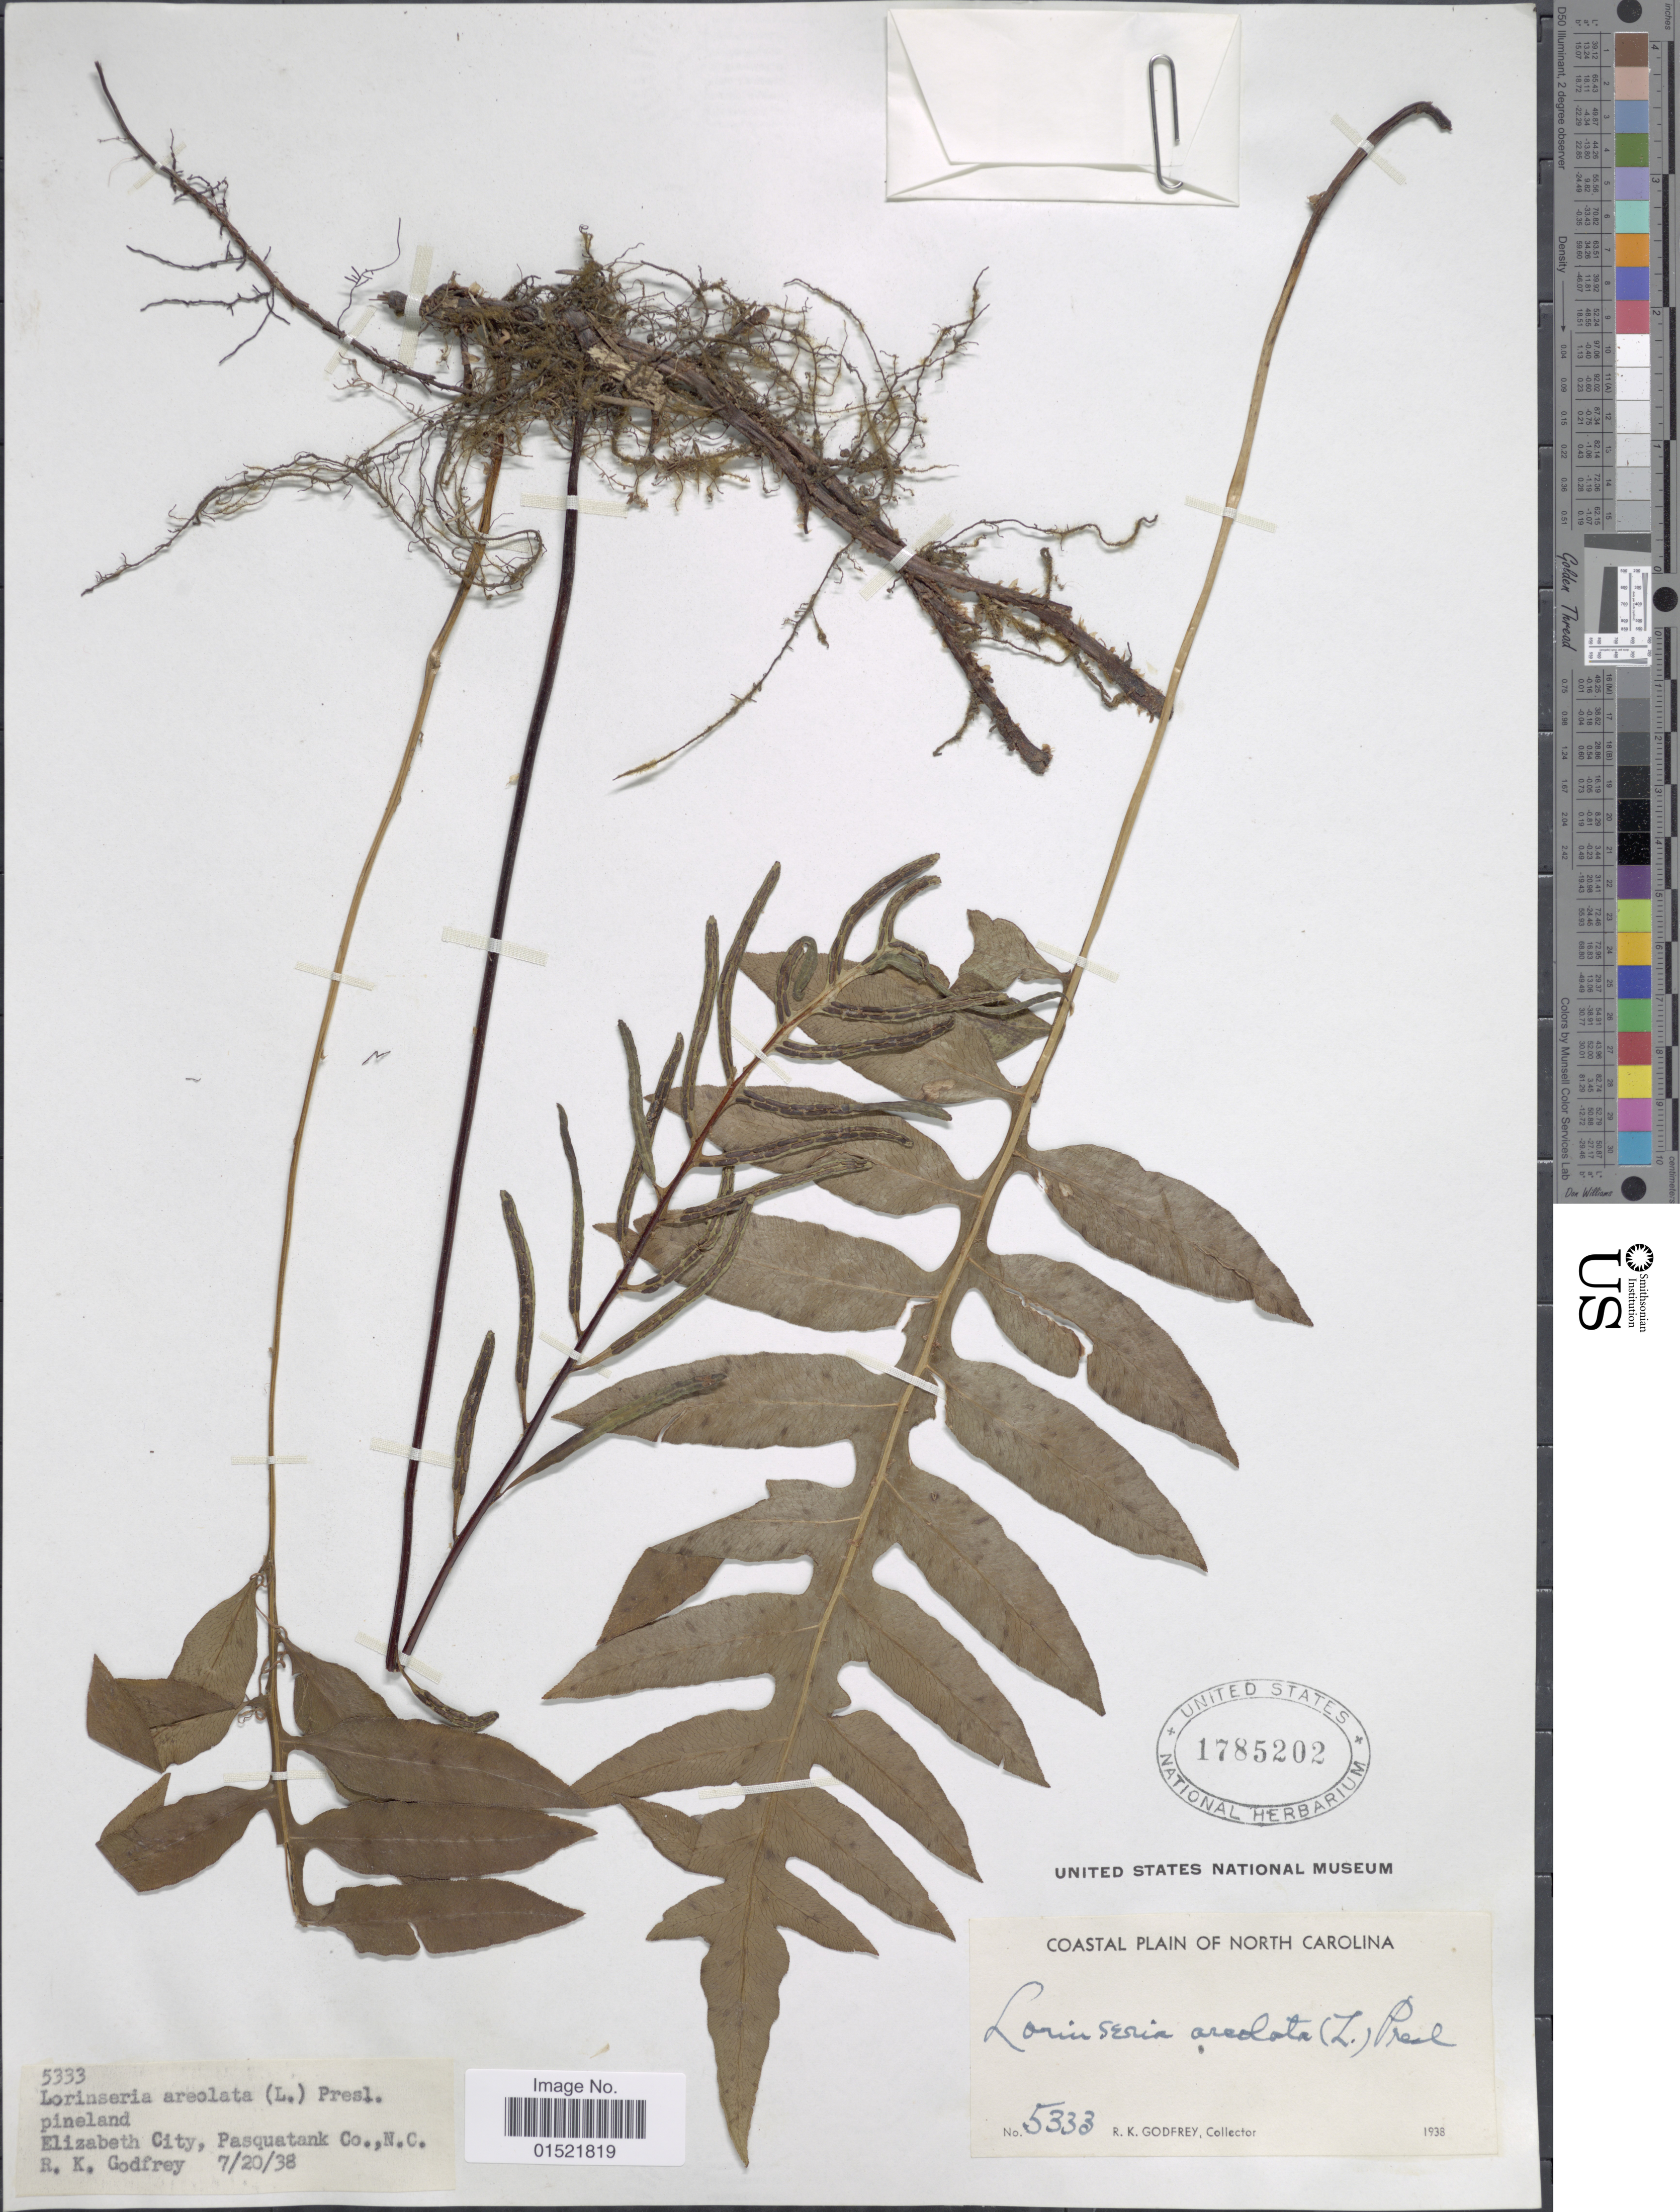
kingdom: Plantae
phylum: Tracheophyta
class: Polypodiopsida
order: Polypodiales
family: Blechnaceae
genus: Woodwardia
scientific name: Woodwardia areolata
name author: (L.) T. Moore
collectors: R. K. Godfrey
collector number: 5333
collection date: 1938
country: United States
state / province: North Carolina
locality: Coastal Plain of North Carolina, Elizabeth City, Pasquatank Co.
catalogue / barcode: US 1785202